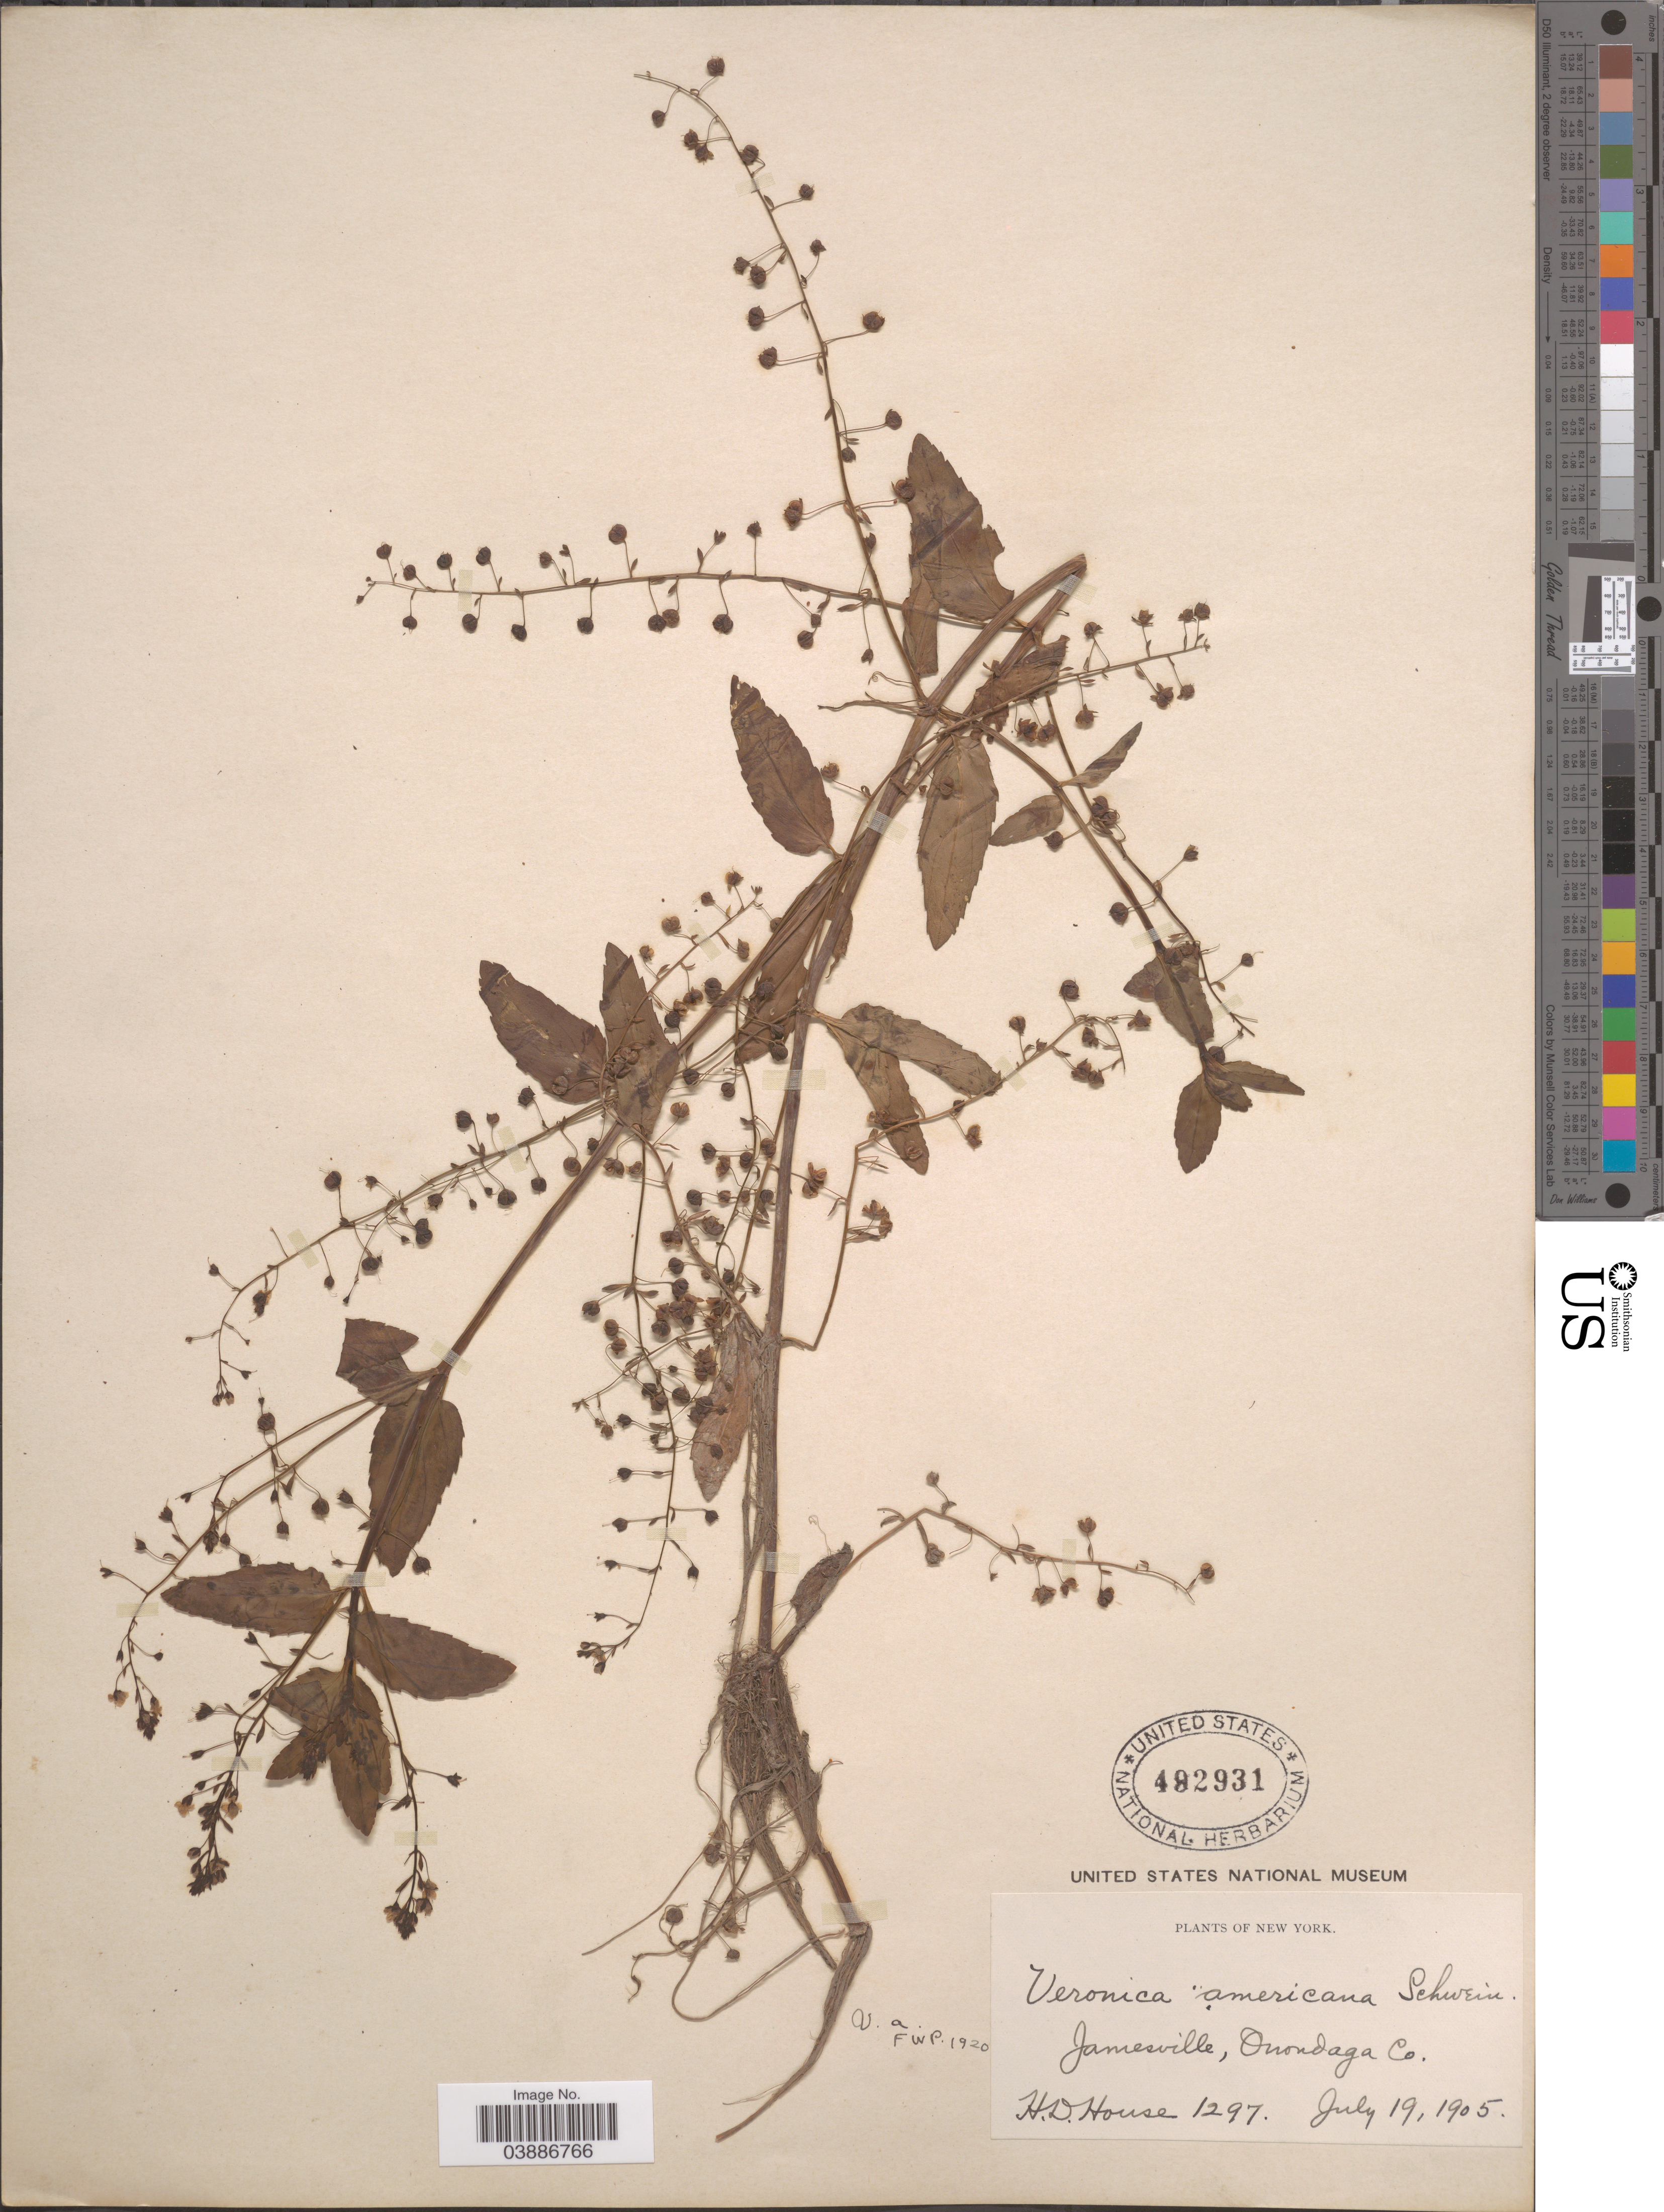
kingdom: Plantae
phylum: Tracheophyta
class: Magnoliopsida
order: Lamiales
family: Plantaginaceae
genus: Veronica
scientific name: Veronica americana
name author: Schwein. ex Benth.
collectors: H. D. House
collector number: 1297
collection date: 1905-07-19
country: United States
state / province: New York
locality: Jamesville, Onondaga Co.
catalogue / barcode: US 492931